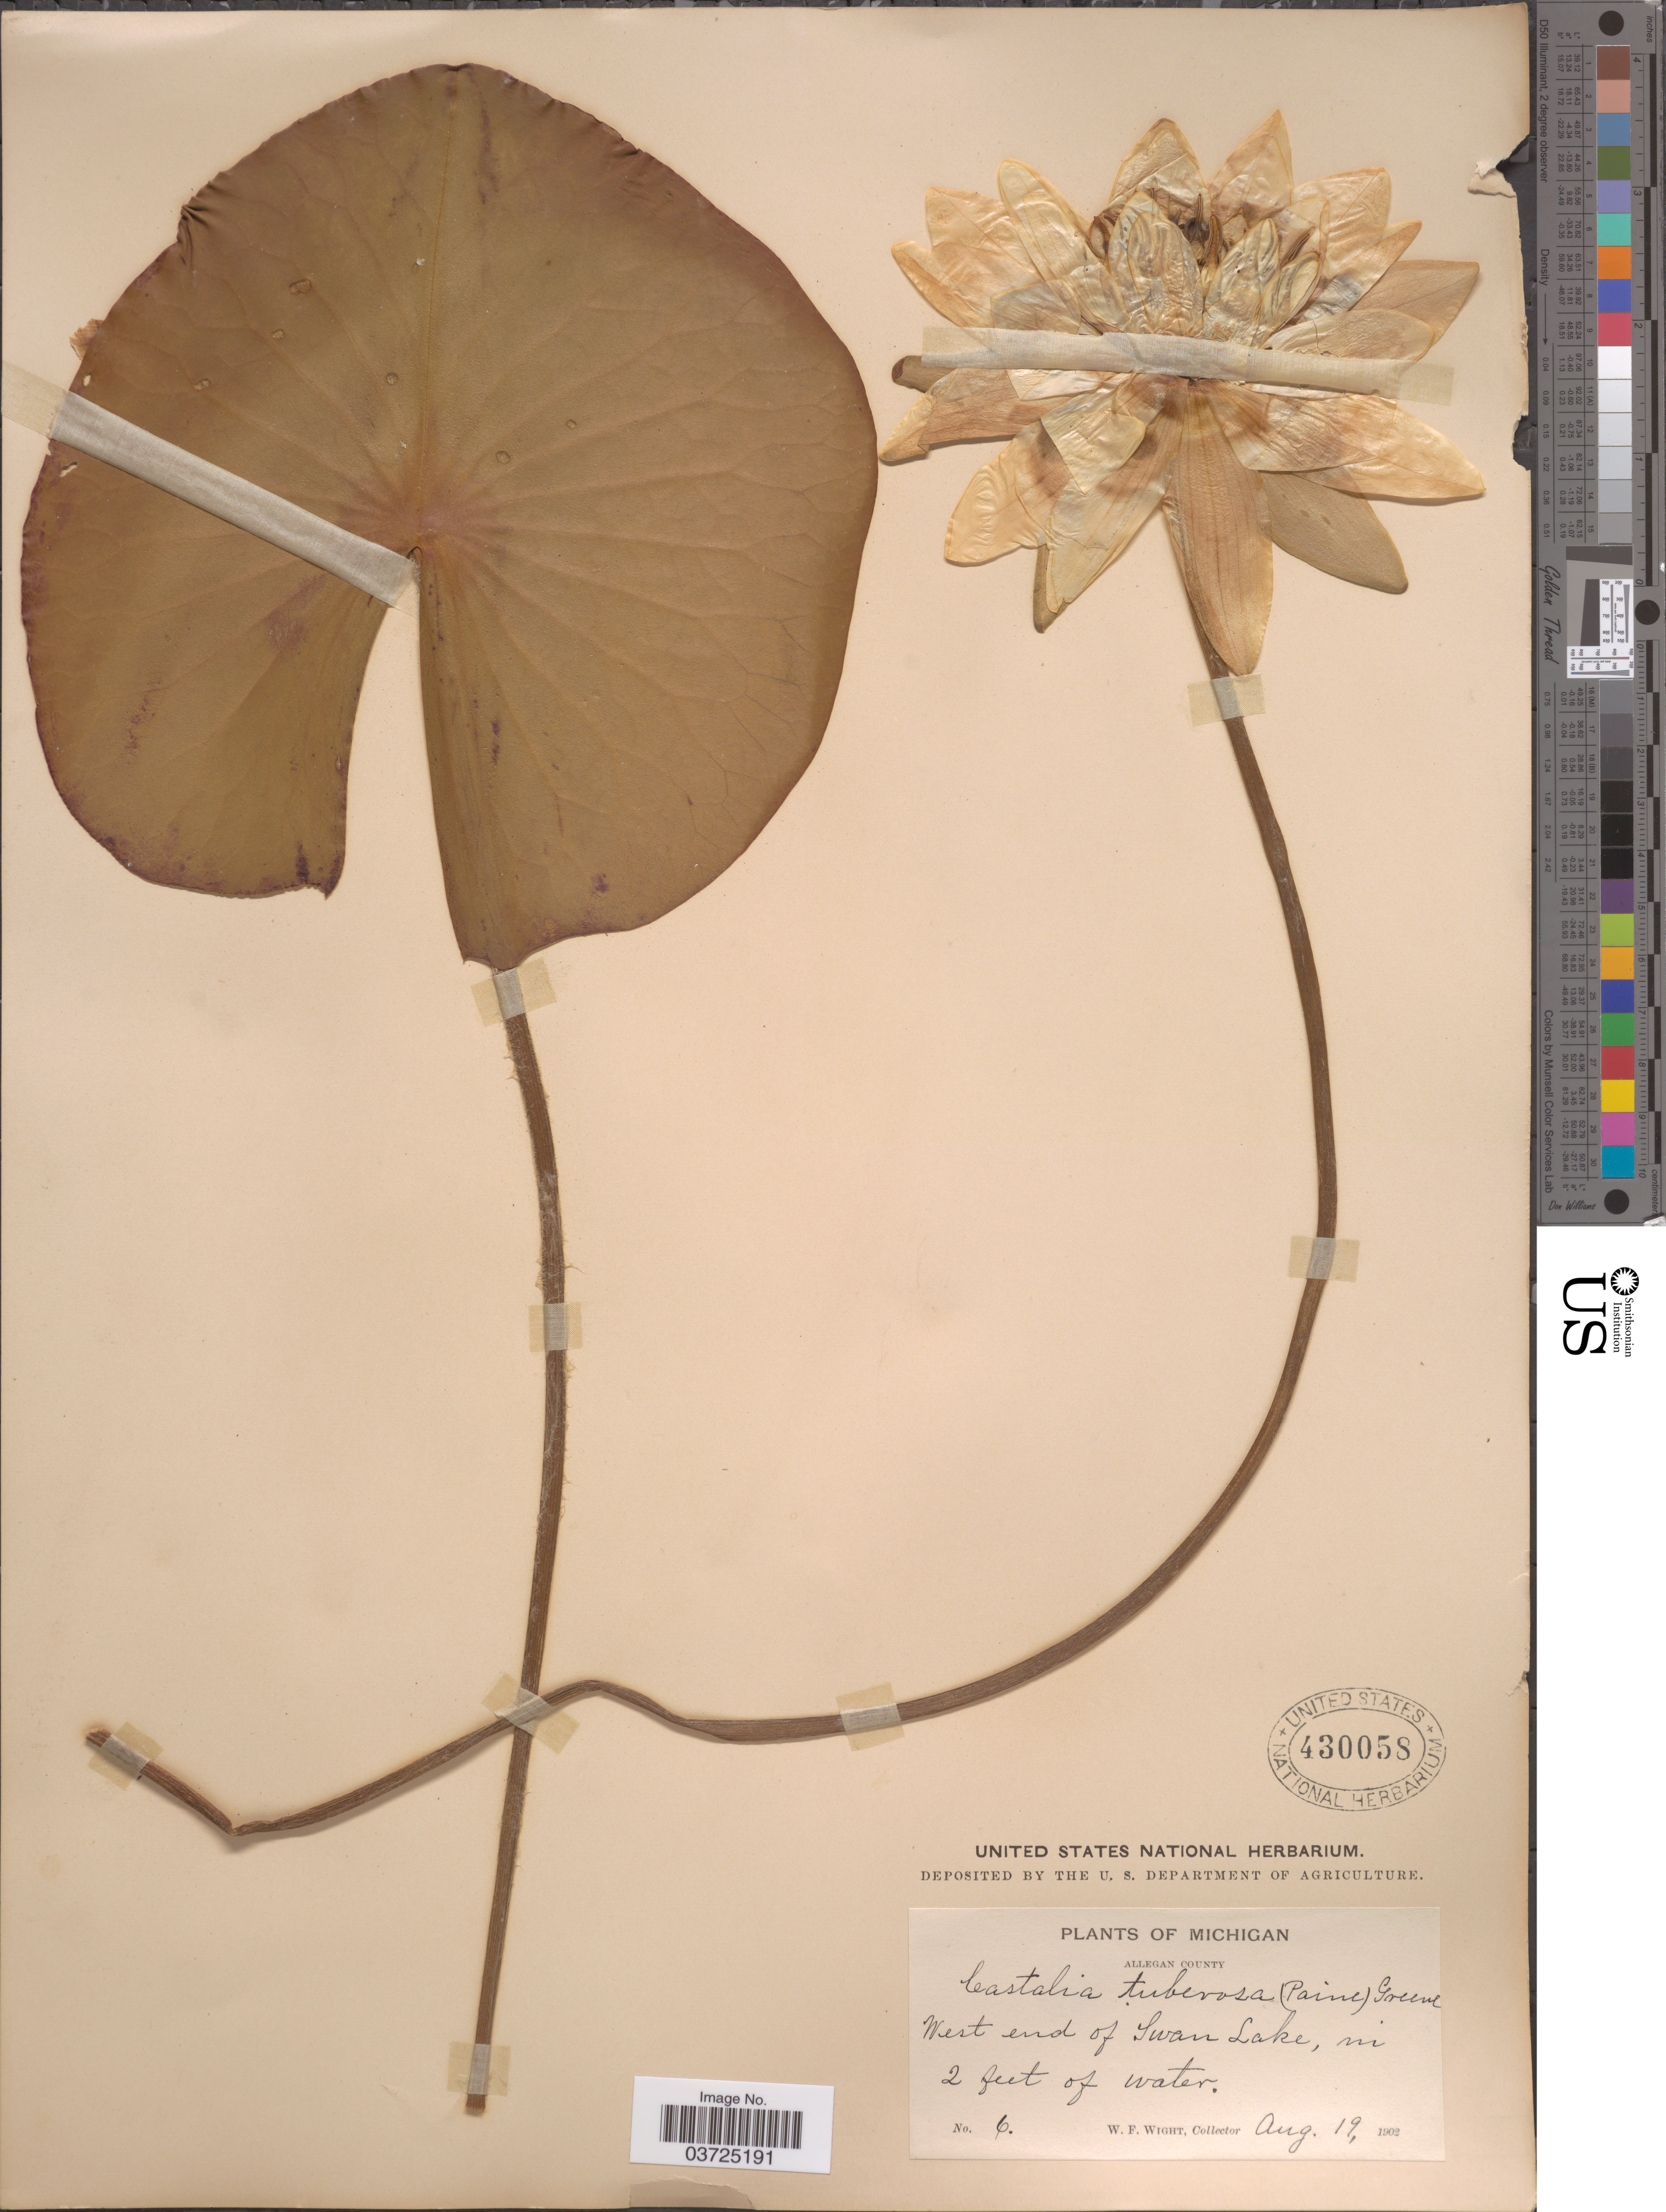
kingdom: Plantae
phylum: Tracheophyta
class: Magnoliopsida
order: Nymphaeales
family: Nymphaeaceae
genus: Nymphaea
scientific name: Nymphaea tuberosa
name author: Paine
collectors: W. Wight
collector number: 6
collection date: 1902-08-19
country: United States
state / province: Michigan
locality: Allegan County. West end of Swan Lake.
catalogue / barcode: US 430058